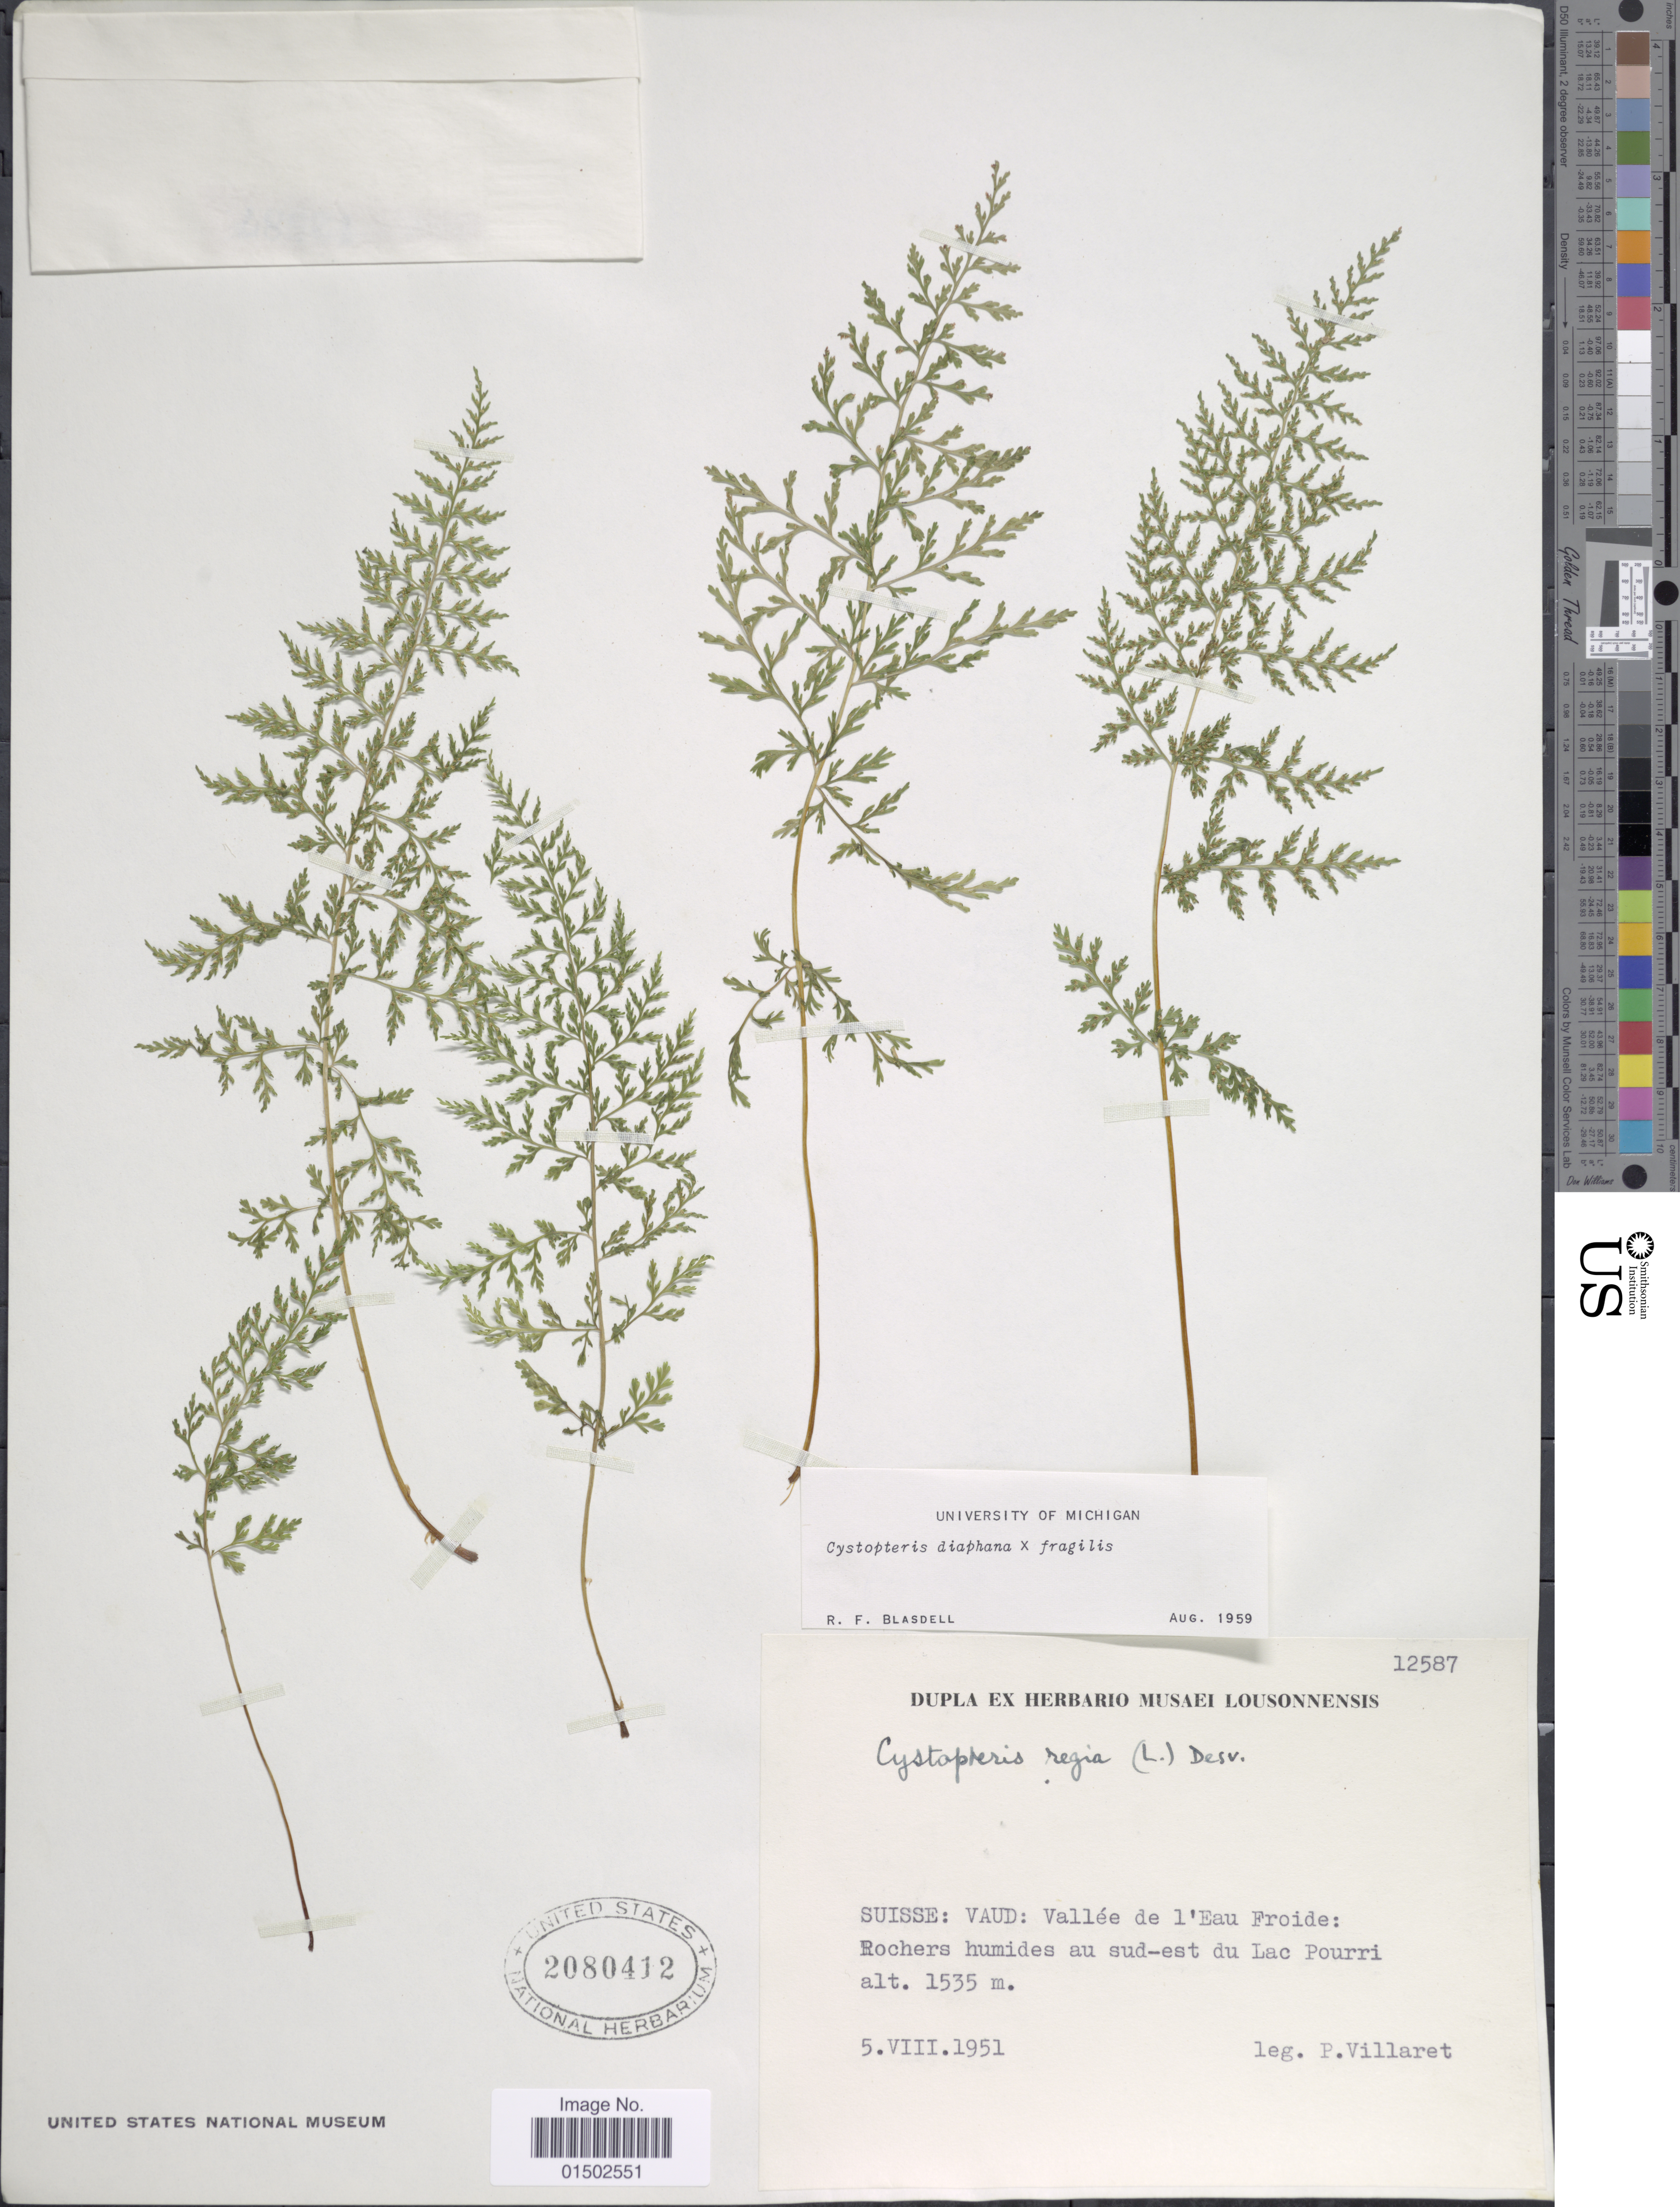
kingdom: Plantae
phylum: Tracheophyta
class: Polypodiopsida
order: Polypodiales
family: Cystopteridaceae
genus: Cystopteris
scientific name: Cystopteris diaphana x C. fragilis (L.) Bernh.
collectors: P. Villaret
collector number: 12587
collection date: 1951-08-05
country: Switzerland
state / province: Vaud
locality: Suisse: Vaud: Vallee de l'Eau Froide: Rochers humides au sud-est du Lac Pourri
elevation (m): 1535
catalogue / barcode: US 2080412